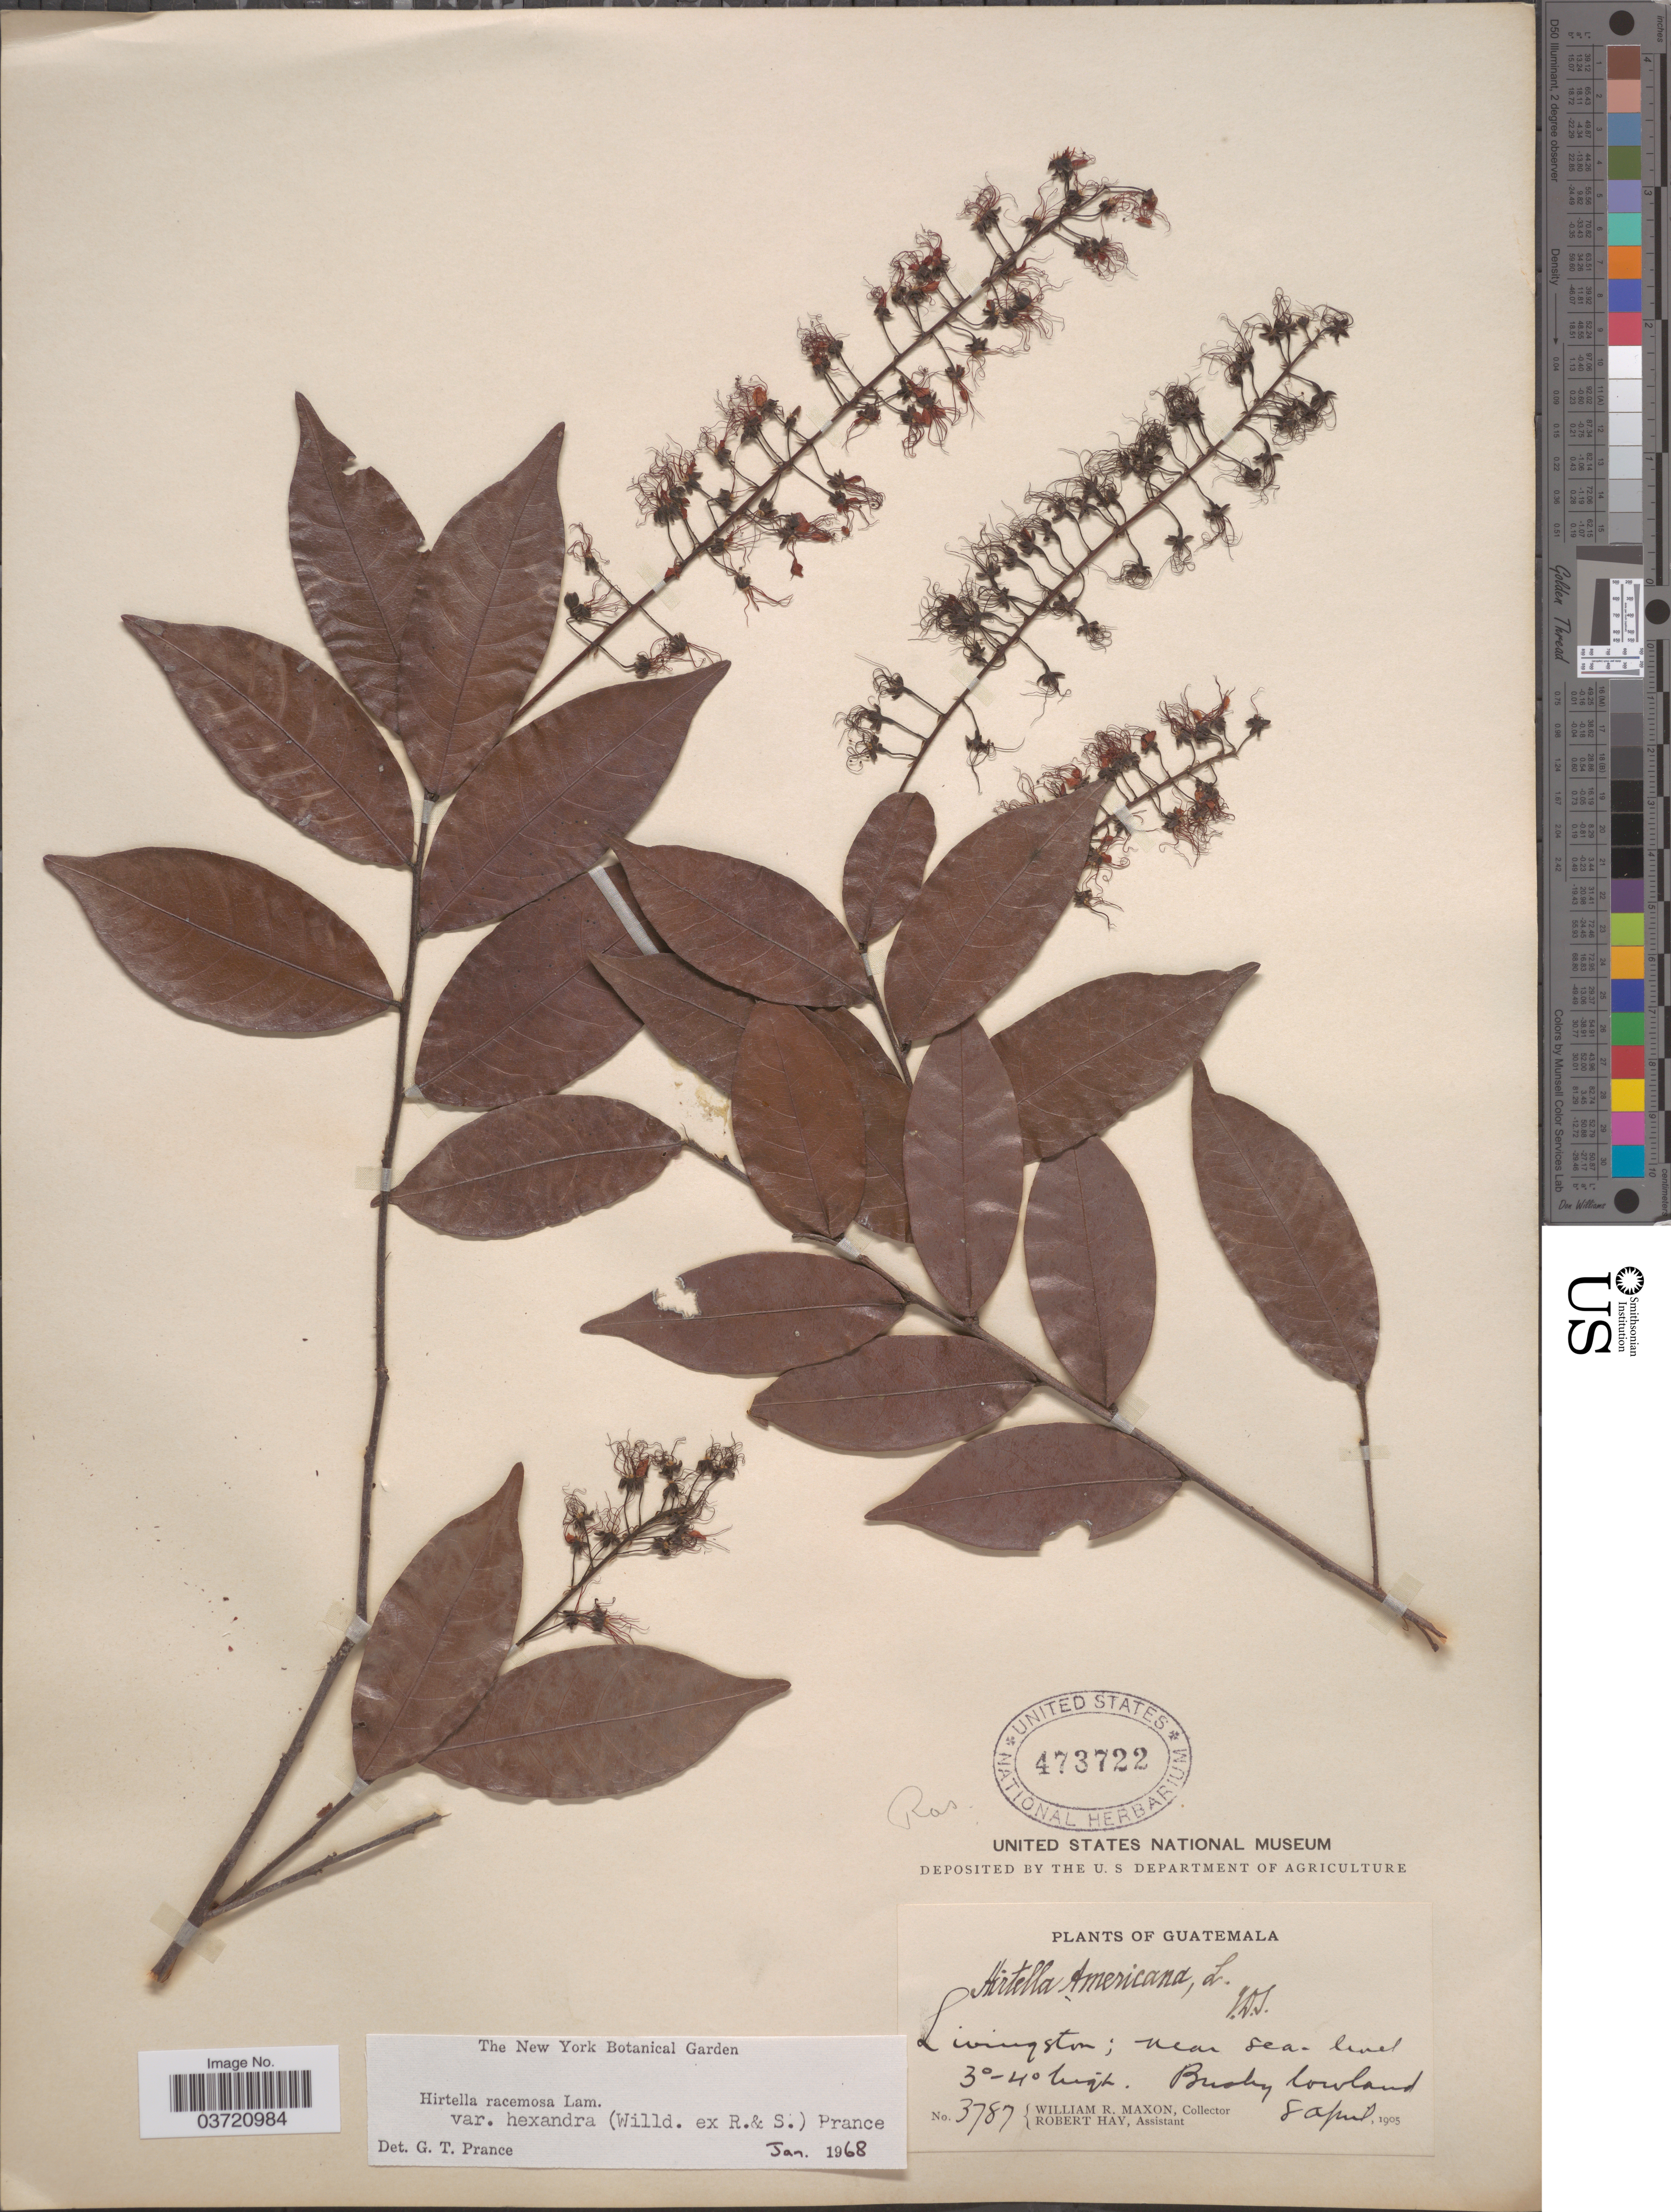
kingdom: Plantae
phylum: Tracheophyta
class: Magnoliopsida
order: Malpighiales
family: Chrysobalanaceae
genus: Hirtella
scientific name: Hirtella racemosa var. hexandra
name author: (Willd. ex Roem. & Schult.) Prance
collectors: W. R. Maxon & R. H. Hay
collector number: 3787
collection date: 1905-04-08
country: Guatemala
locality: Livingston.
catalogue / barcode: US 473722